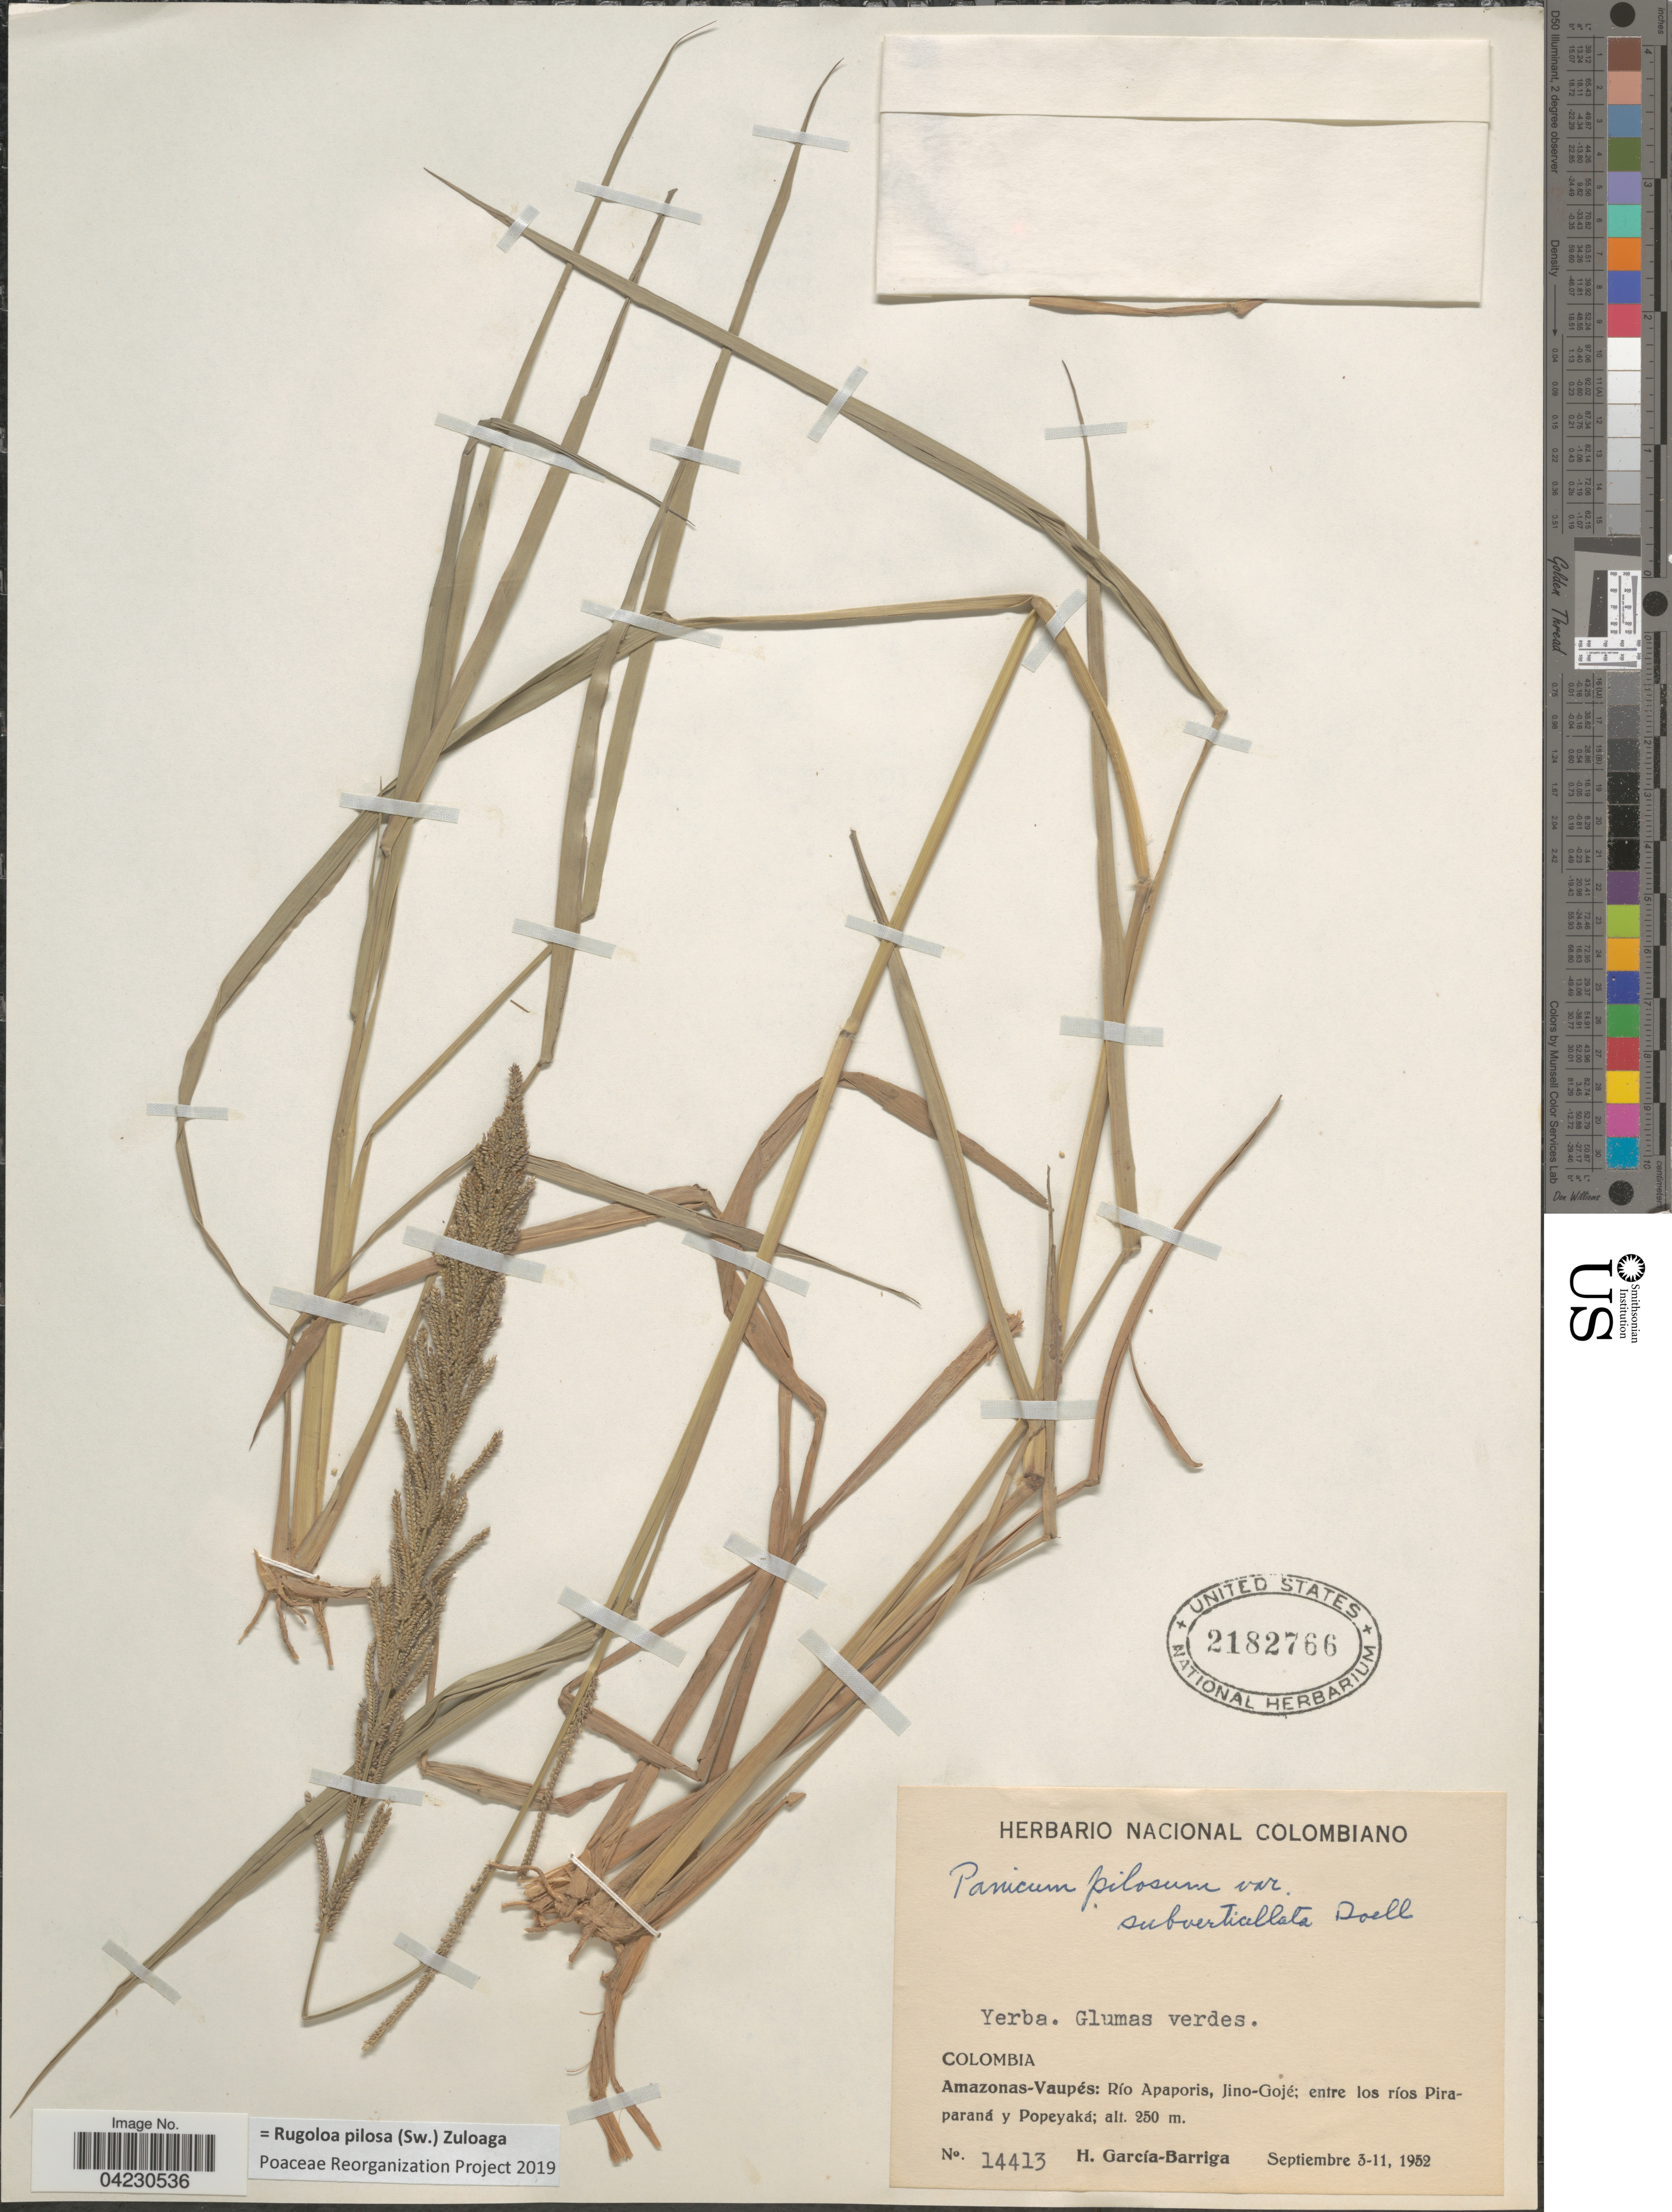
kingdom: Plantae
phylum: Tracheophyta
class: Liliopsida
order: Poales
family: Poaceae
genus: Rugoloa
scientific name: Rugoloa pilosa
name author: (Sw.) Zuloaga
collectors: H. García Barriga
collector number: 14413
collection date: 1952-09-03/1952-09-11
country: Colombia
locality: Amazonas-Vaupés: Río Apaporis, Jino-Gojé; entre los ríos Piraparaná y Popeyaká.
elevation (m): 250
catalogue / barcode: US 2182766